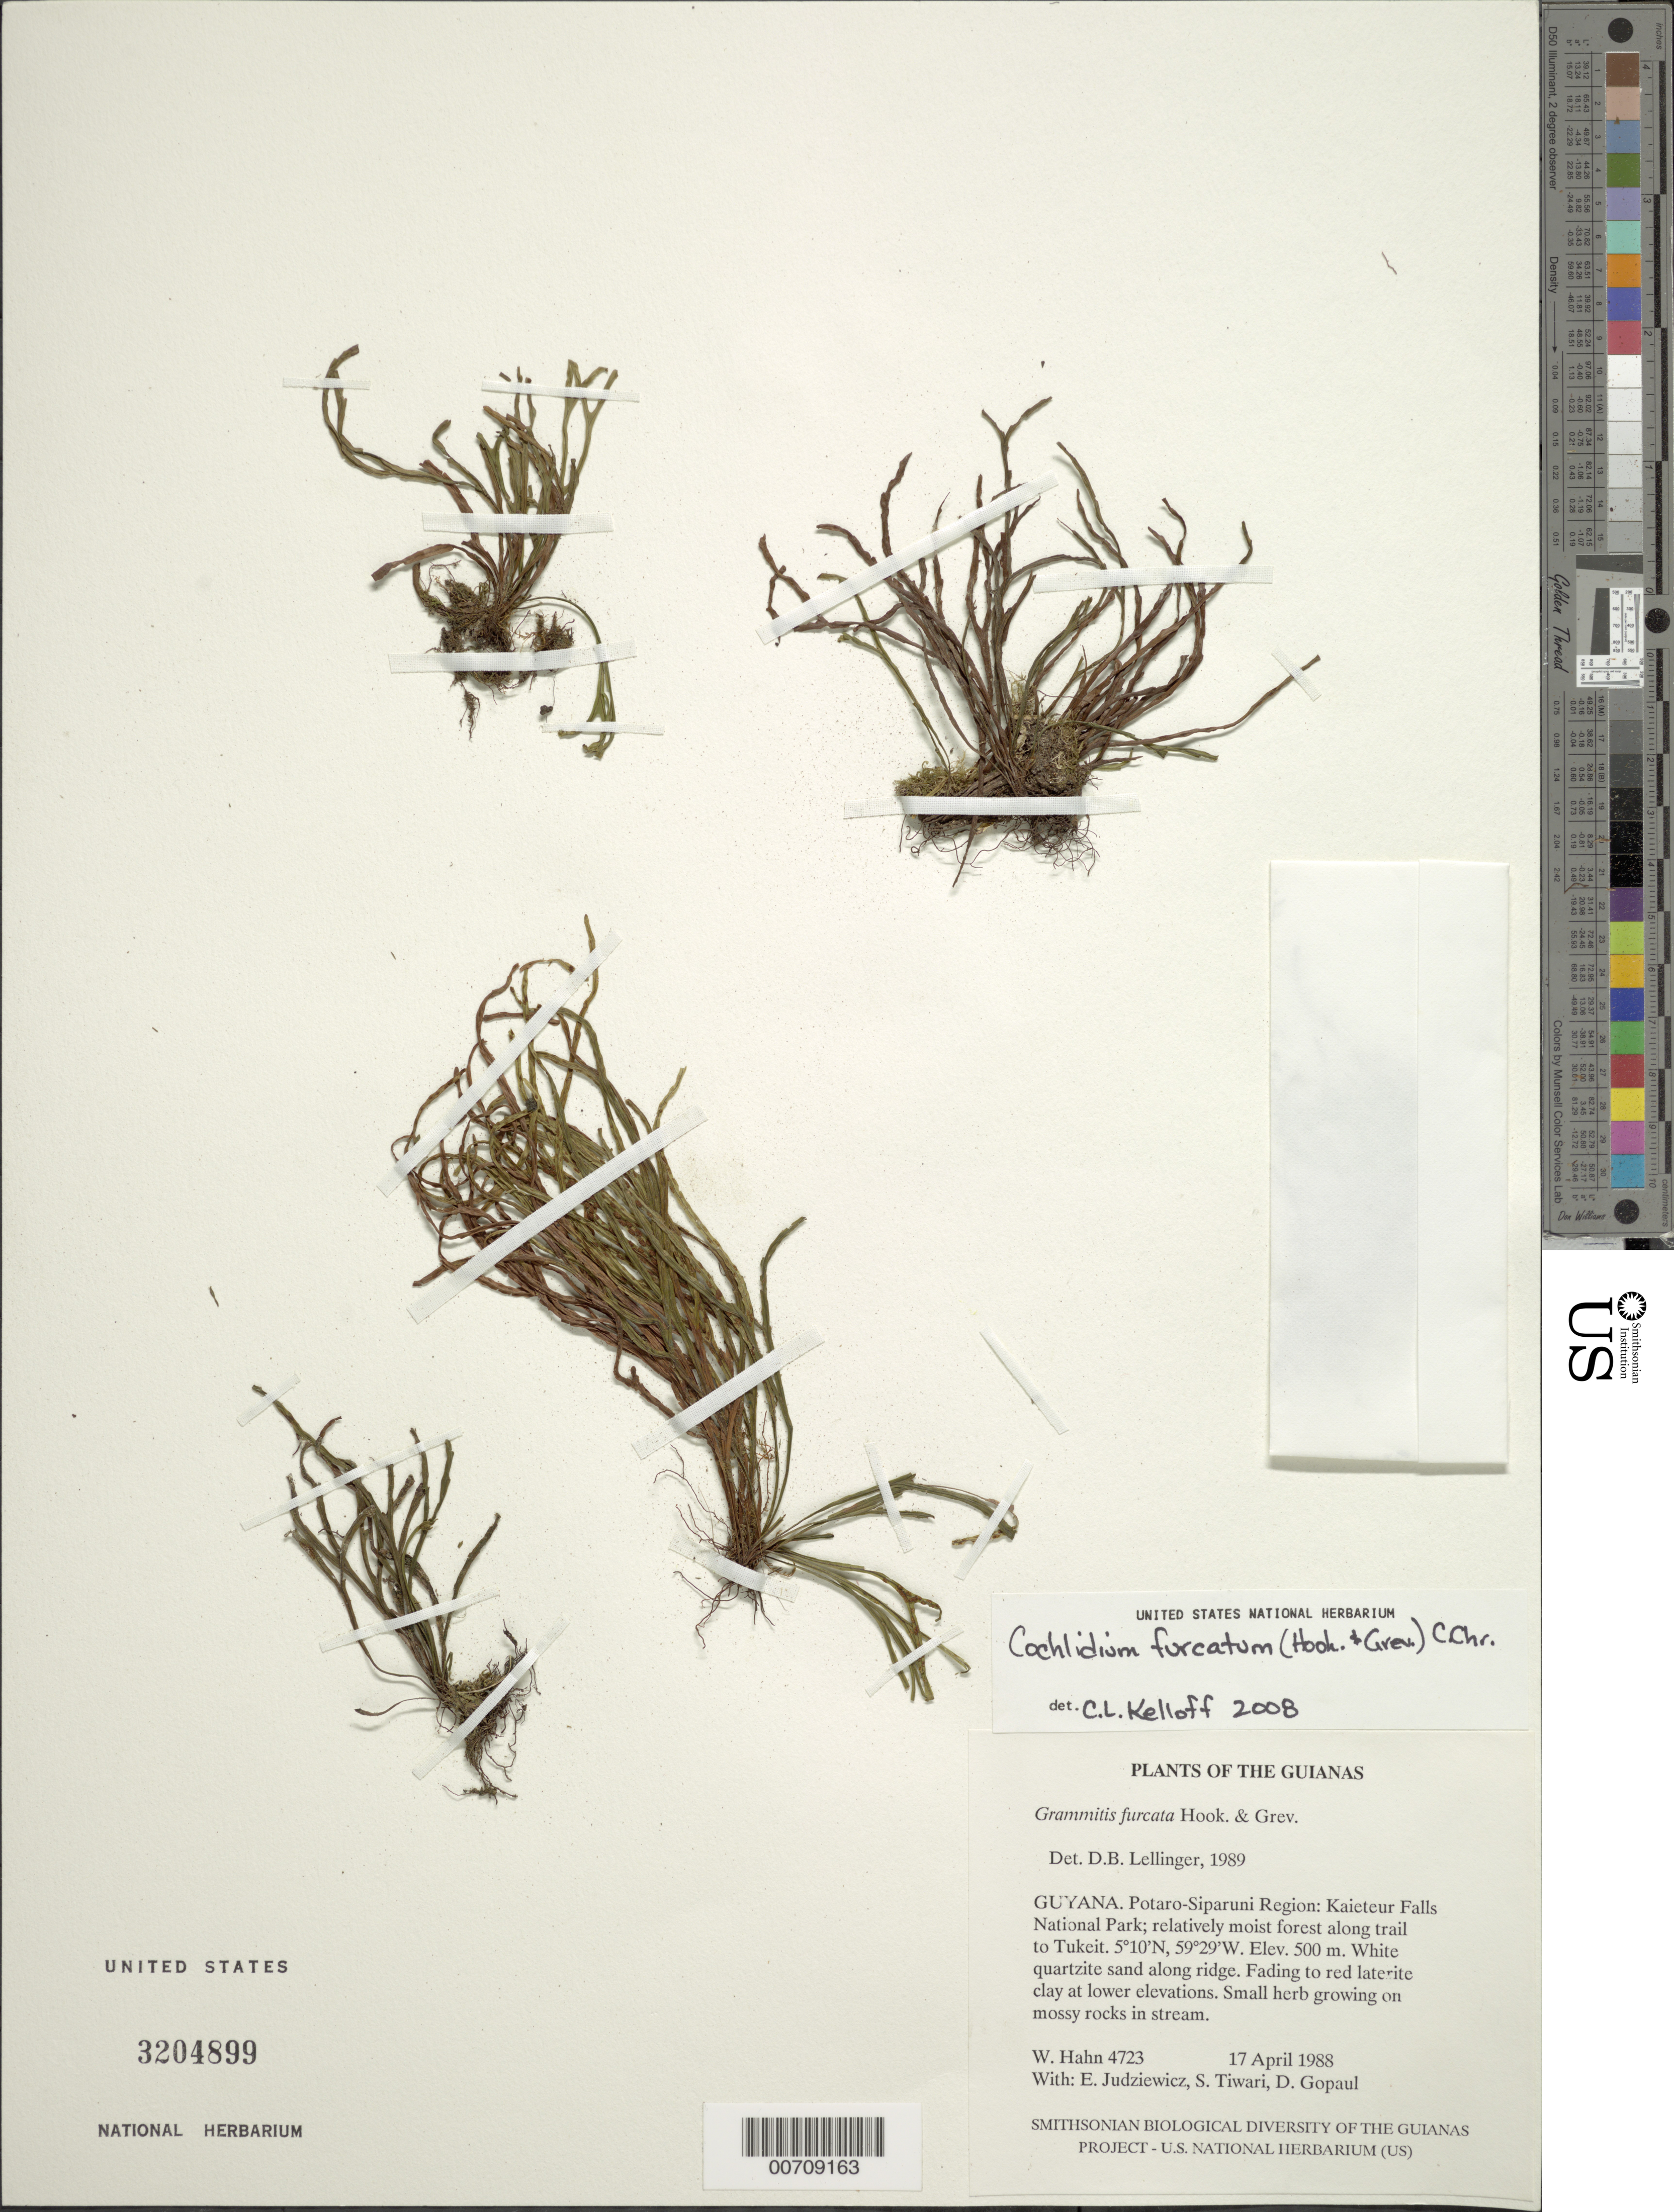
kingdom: Plantae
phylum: Tracheophyta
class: Polypodiopsida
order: Polypodiales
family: Polypodiaceae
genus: Cochlidium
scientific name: Cochlidium furcatum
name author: (Hook. & Grev.) C. Chr.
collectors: W. Hahn, E. J. Judziewicz, S. Tiwari & D. Gopaul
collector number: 4723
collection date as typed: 17 April 1988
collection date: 1988-04-17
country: Guyana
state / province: Potaro-Siparuni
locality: Kaieteur Falls National Park; along trail to Tukeit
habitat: Relatively moist forest. White quartzite sand along ridge fading to red laterite clay at lower elevations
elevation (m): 500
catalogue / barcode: US 3204899